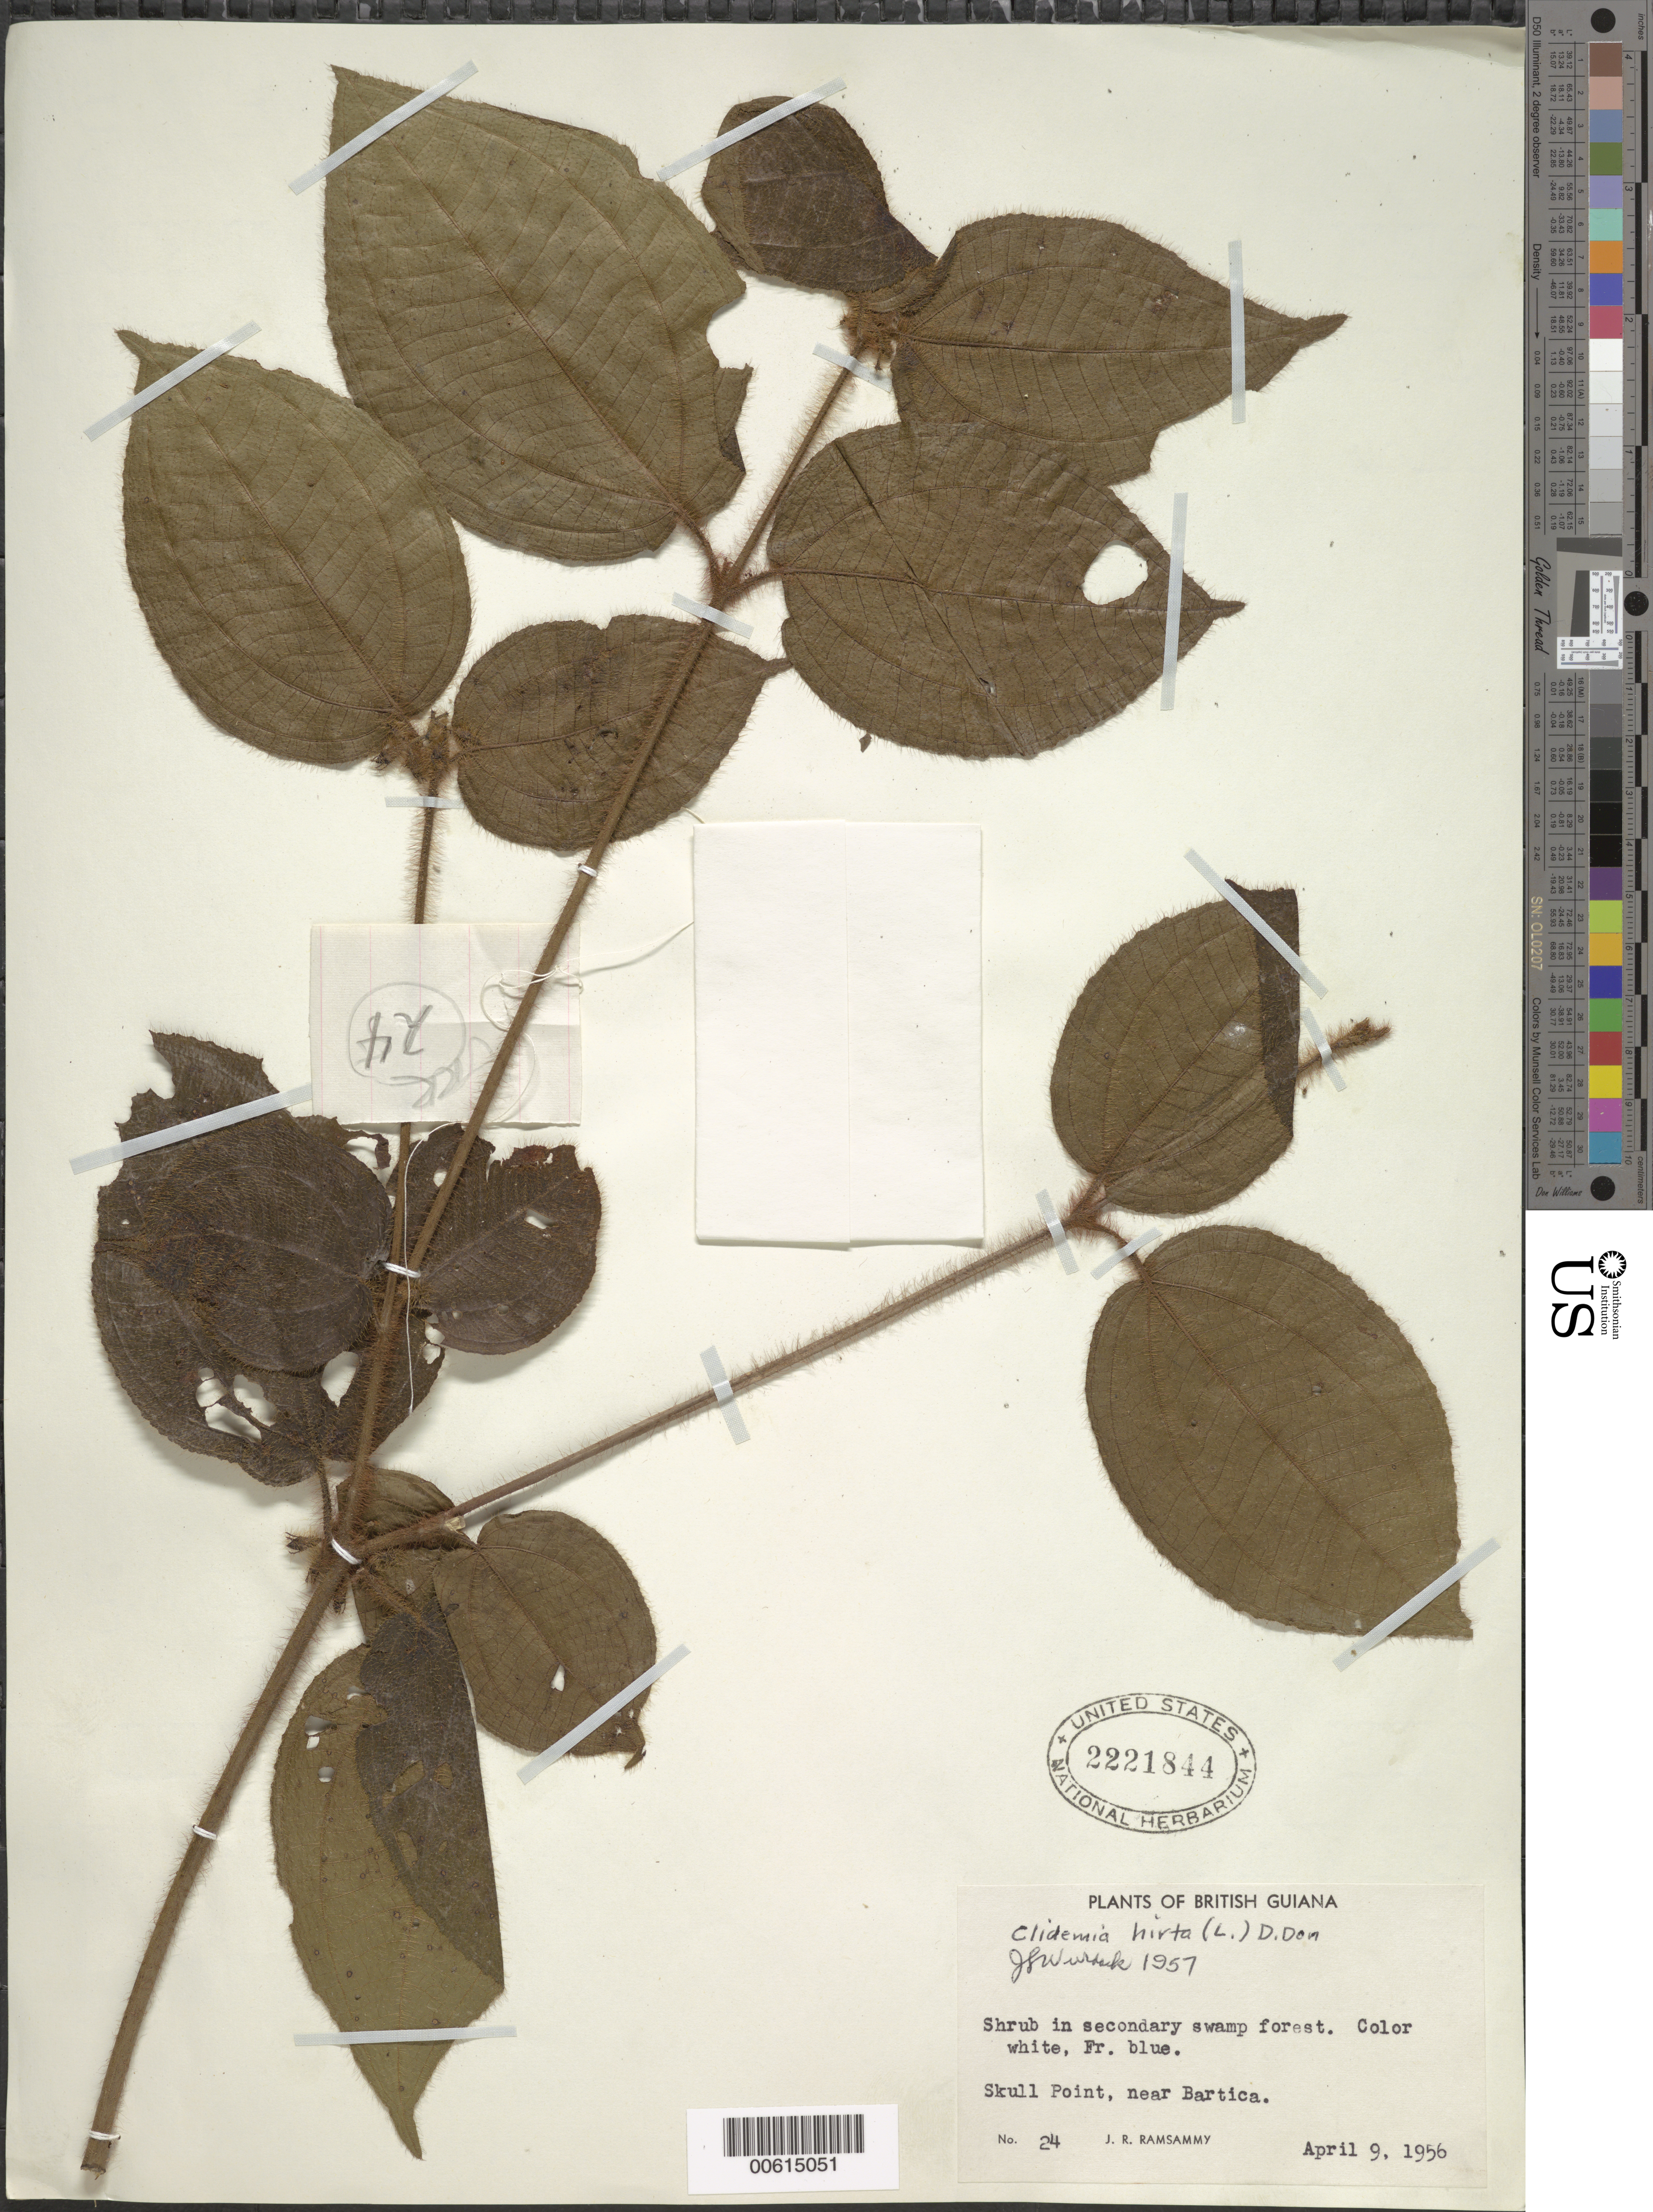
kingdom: Plantae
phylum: Tracheophyta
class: Magnoliopsida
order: Myrtales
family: Melastomataceae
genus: Clidemia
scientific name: Clidemia hirta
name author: (L.) D. Don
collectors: J. Ramsammy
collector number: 24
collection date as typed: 9-Apr-56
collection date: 1956-04-09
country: Guyana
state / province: Cuyuni-Mazaruni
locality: Skull Point, near Bartica, Essequibo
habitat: Secondary swamp forest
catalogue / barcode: US 2221844